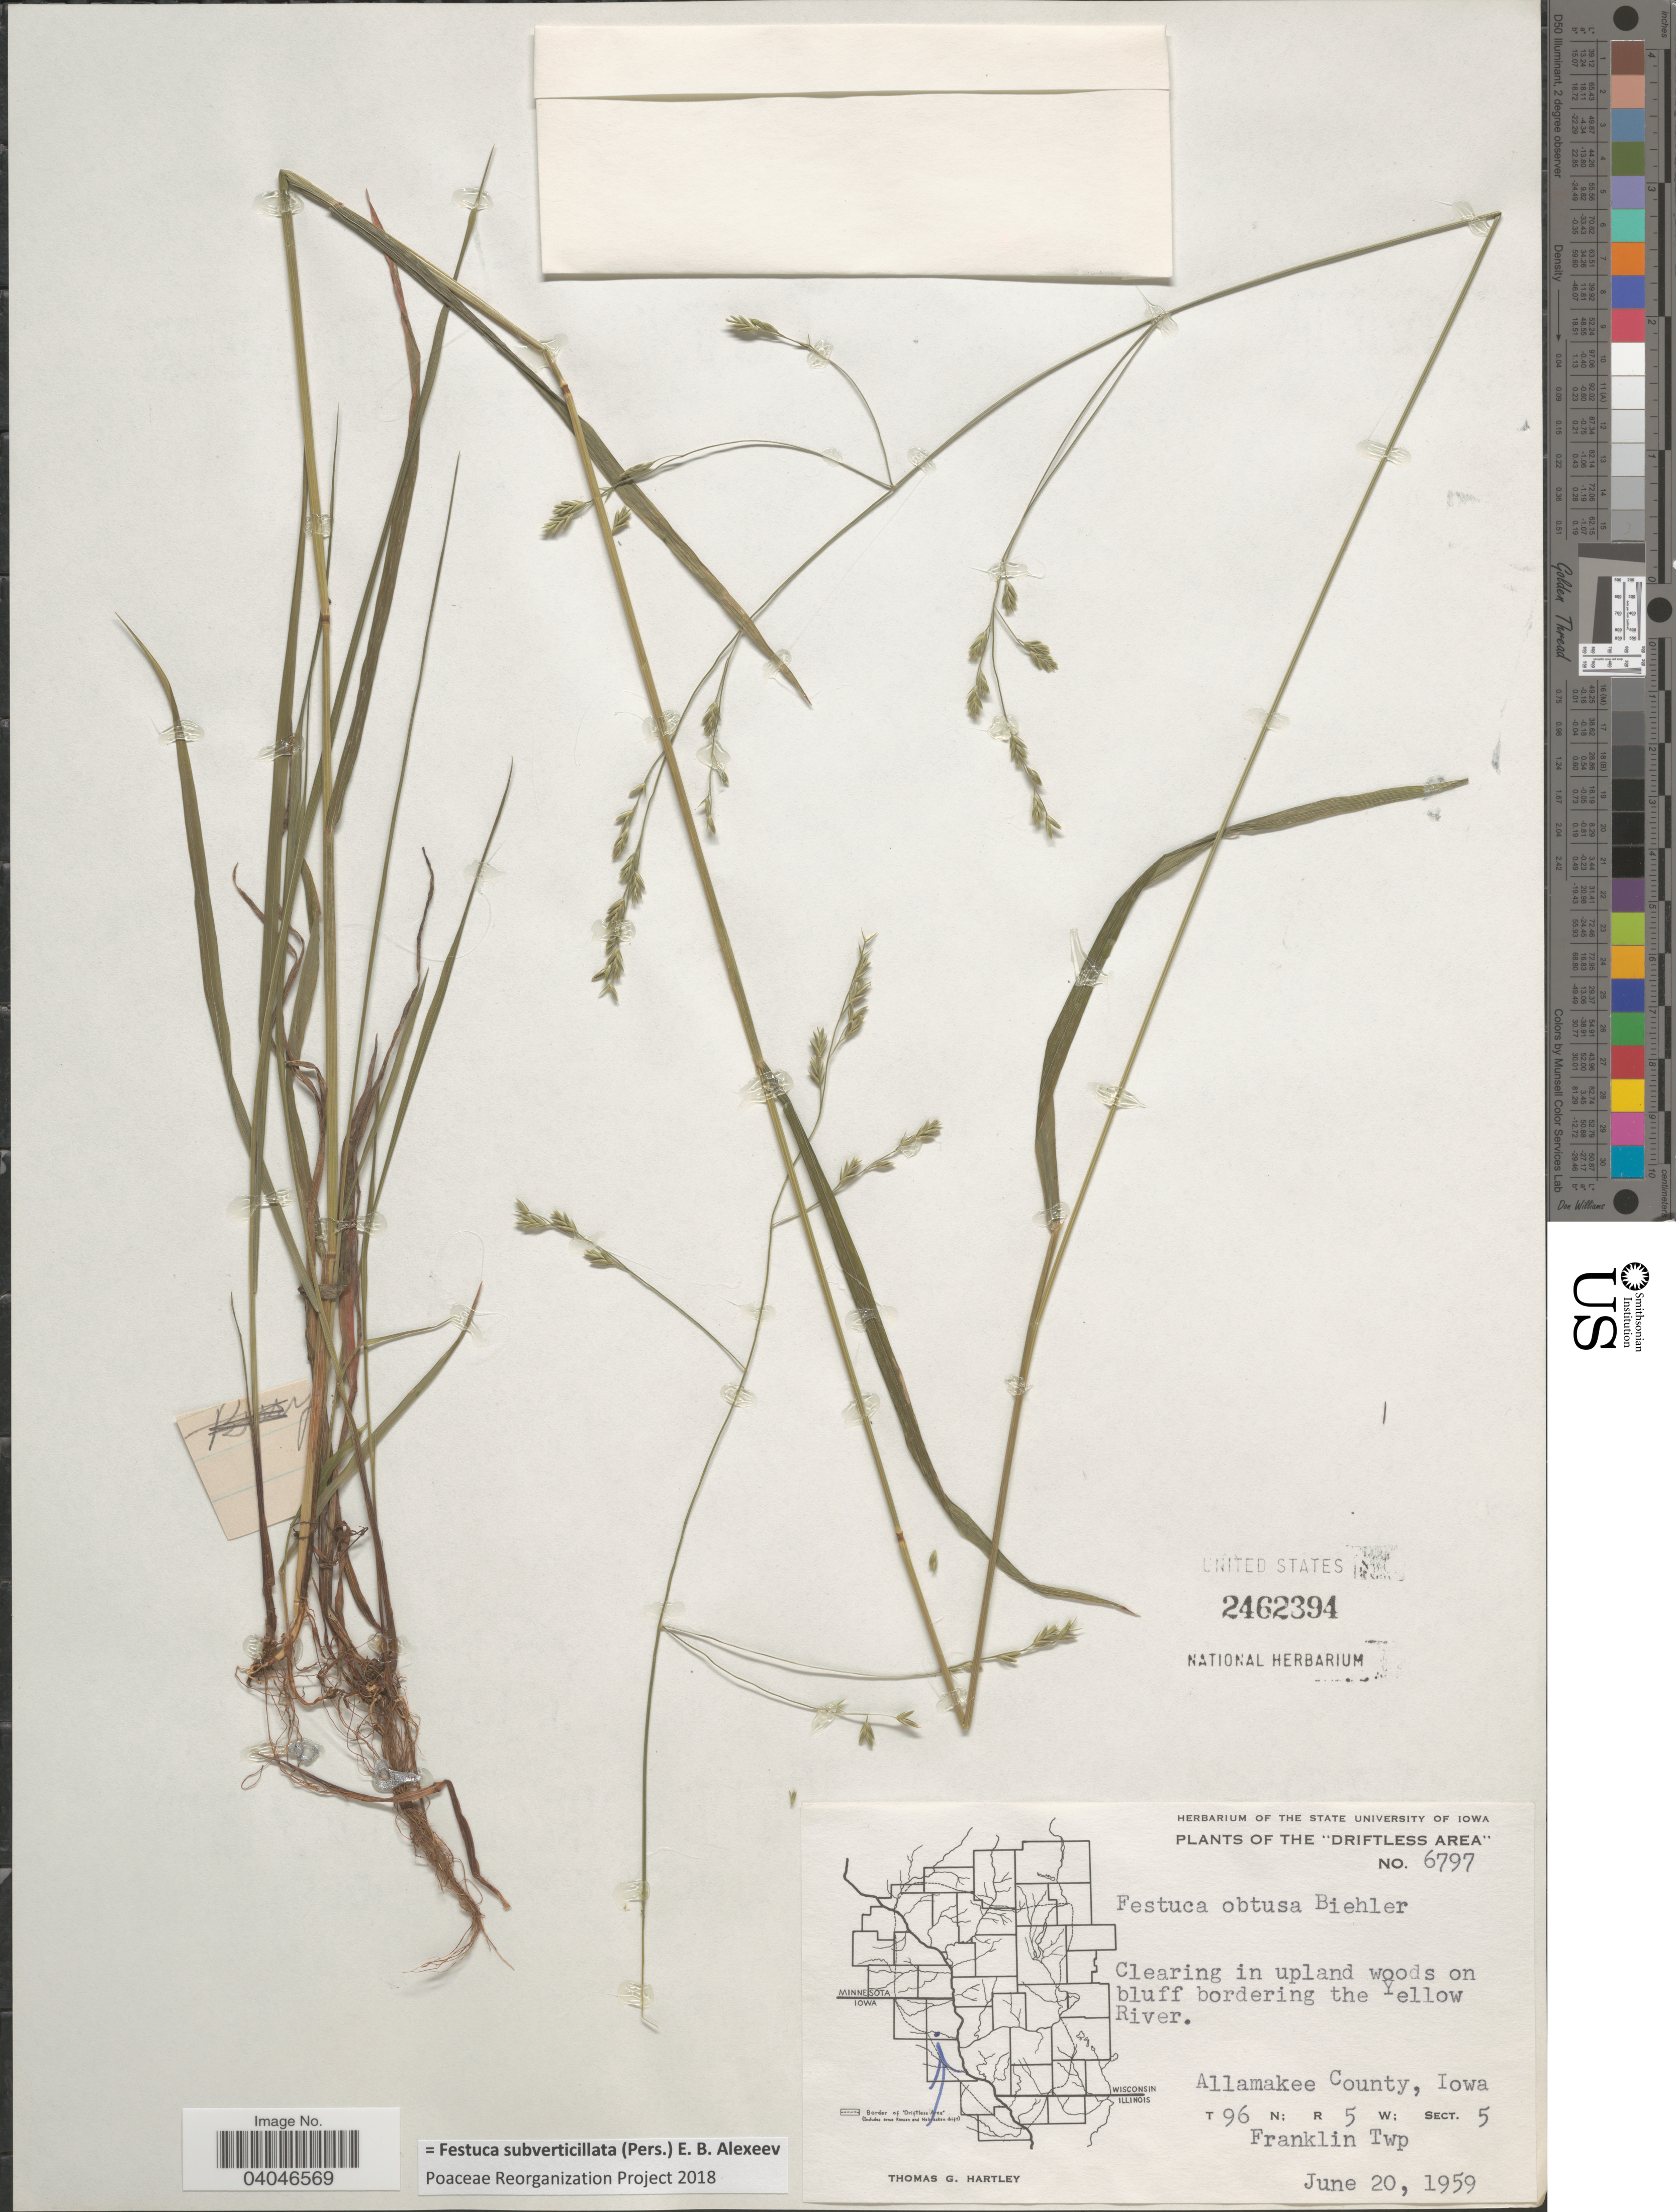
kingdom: Plantae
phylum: Tracheophyta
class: Liliopsida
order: Poales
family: Poaceae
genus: Festuca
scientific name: Festuca subverticillata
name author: (Pers.) E.B. Alexeev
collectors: T. G. Hartley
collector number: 6797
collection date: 1959-06-20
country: United States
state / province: Iowa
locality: The "Driftless Area". Bordering the Yellow River. Allamakee County, Iowa. T96N; R5W; Sect.5 Franklin Twp.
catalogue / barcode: US 2462394